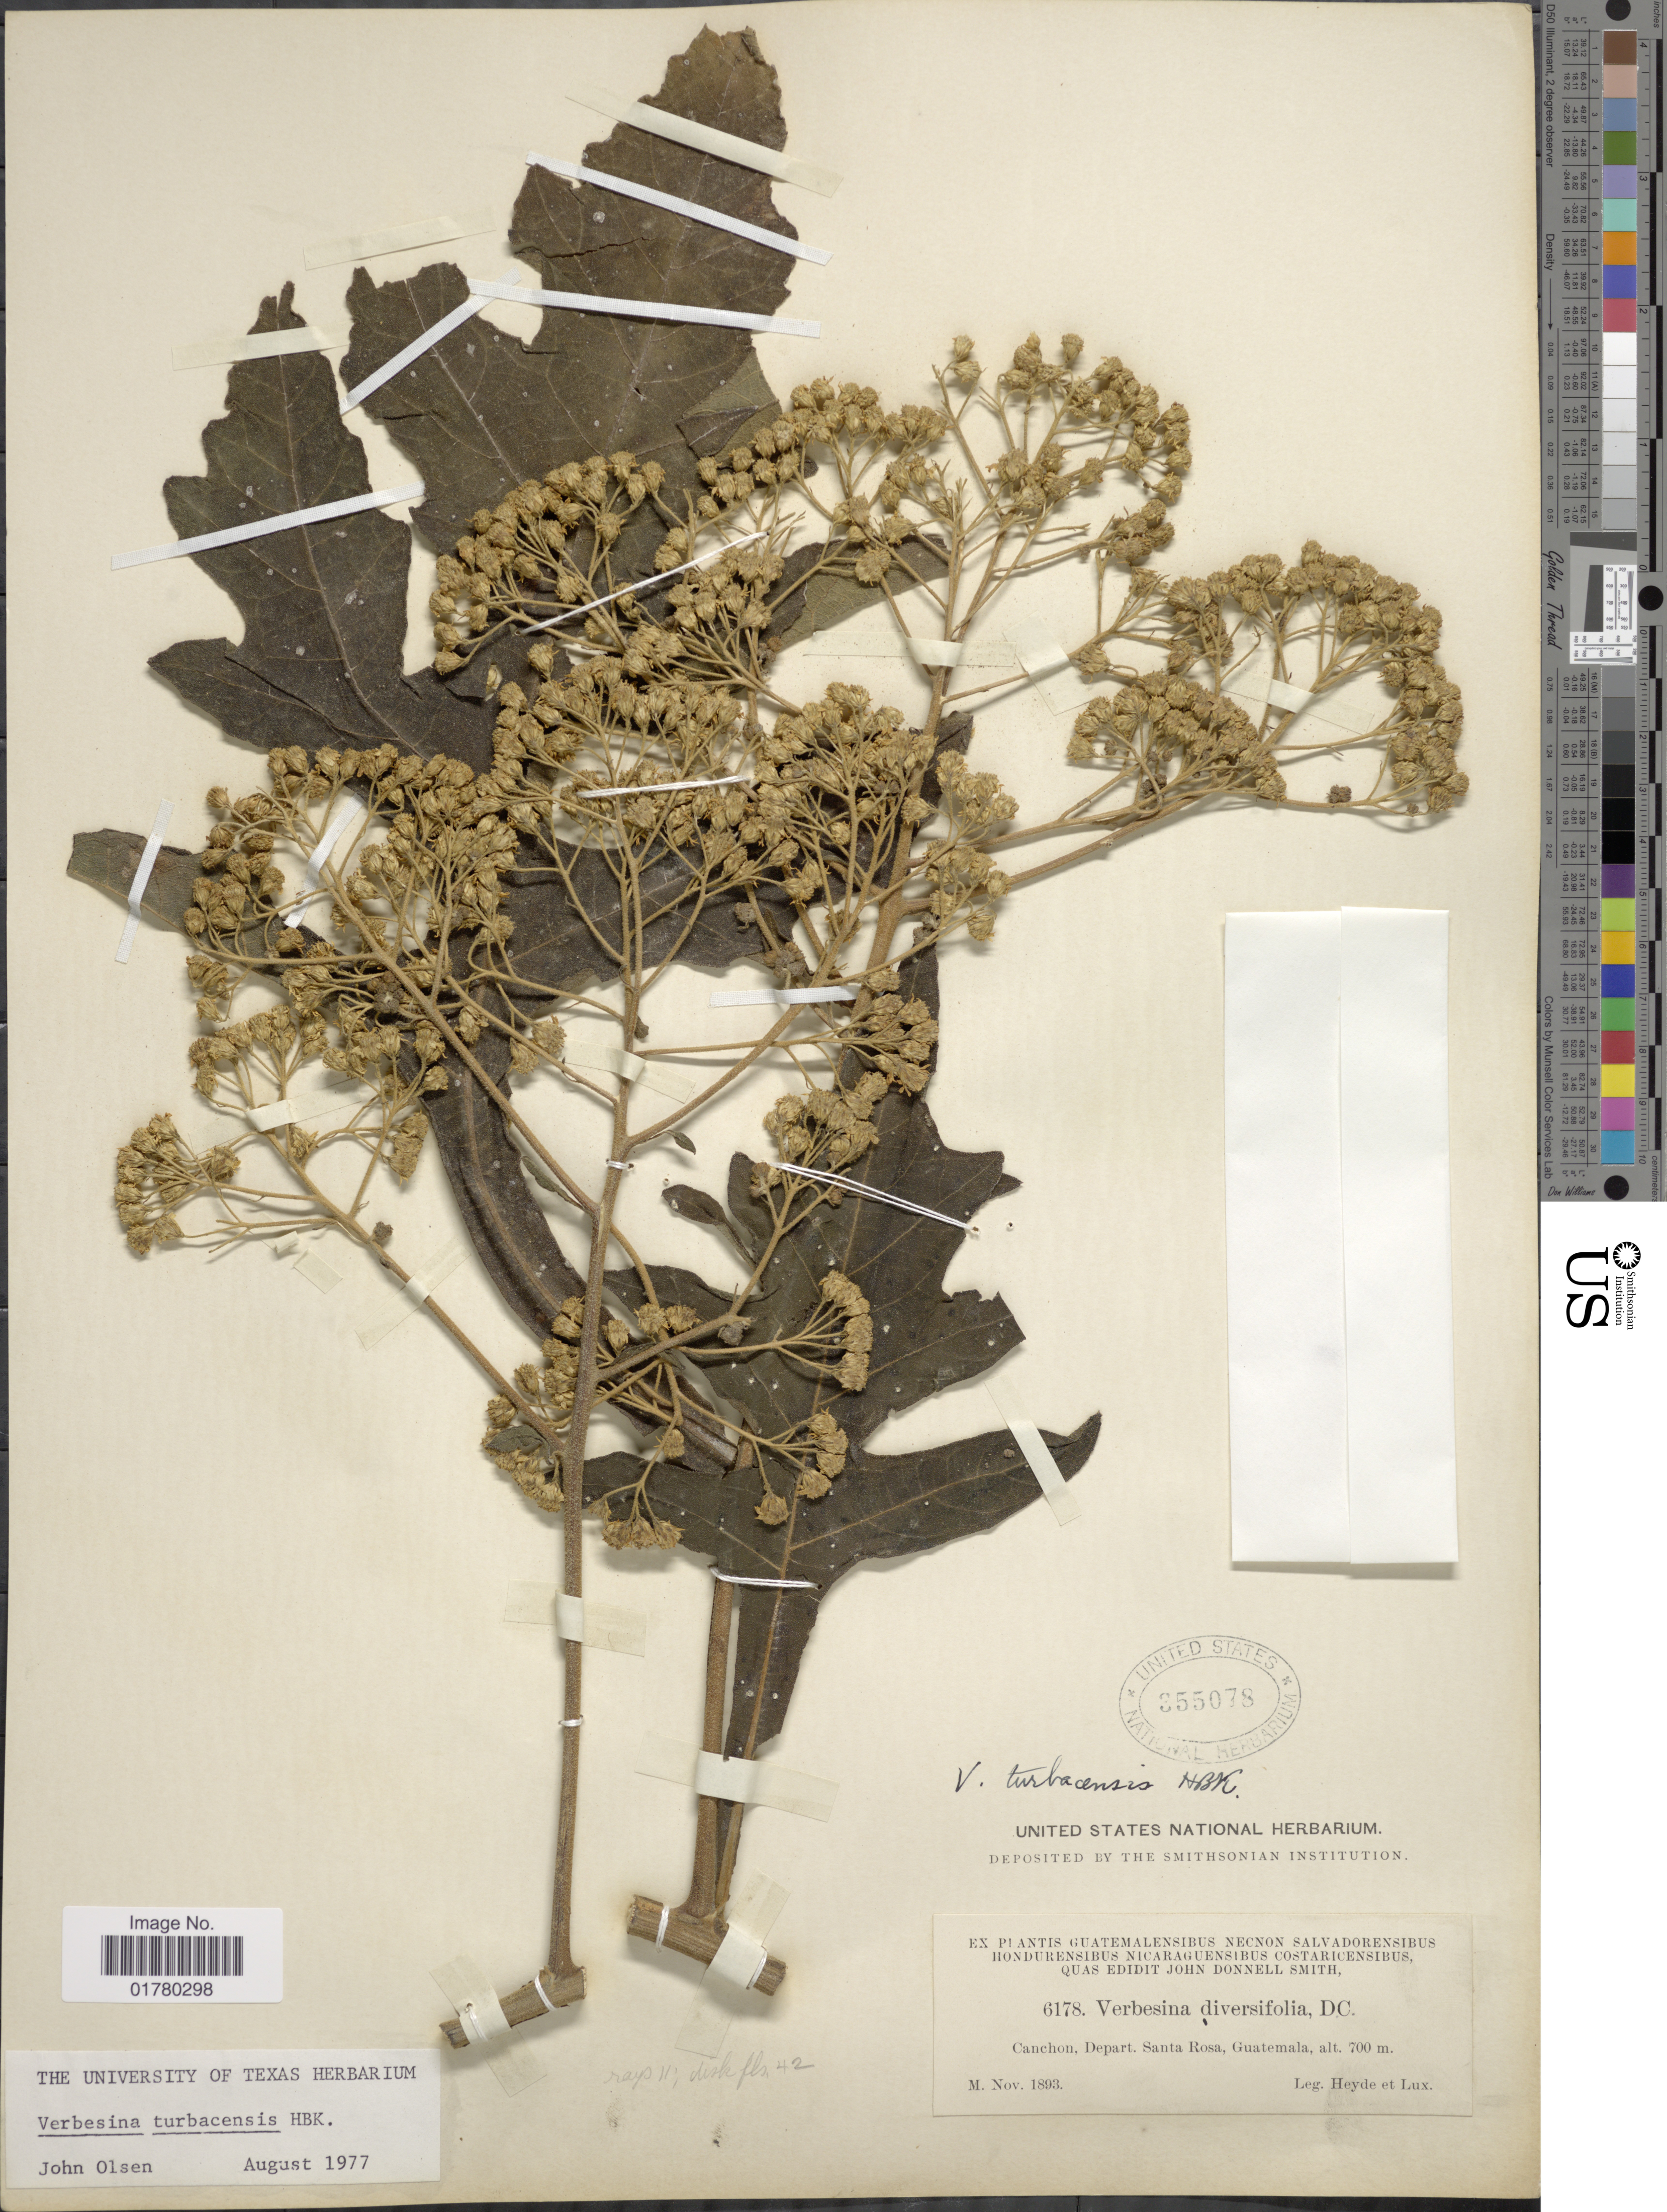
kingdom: Plantae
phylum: Tracheophyta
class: Magnoliopsida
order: Asterales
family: Asteraceae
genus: Verbesina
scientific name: Verbesina turbacensis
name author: Kunth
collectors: Heyde & Lux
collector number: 6178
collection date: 1893-11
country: Guatemala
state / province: Santa Rosa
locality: Canchon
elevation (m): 700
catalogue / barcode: US 355078